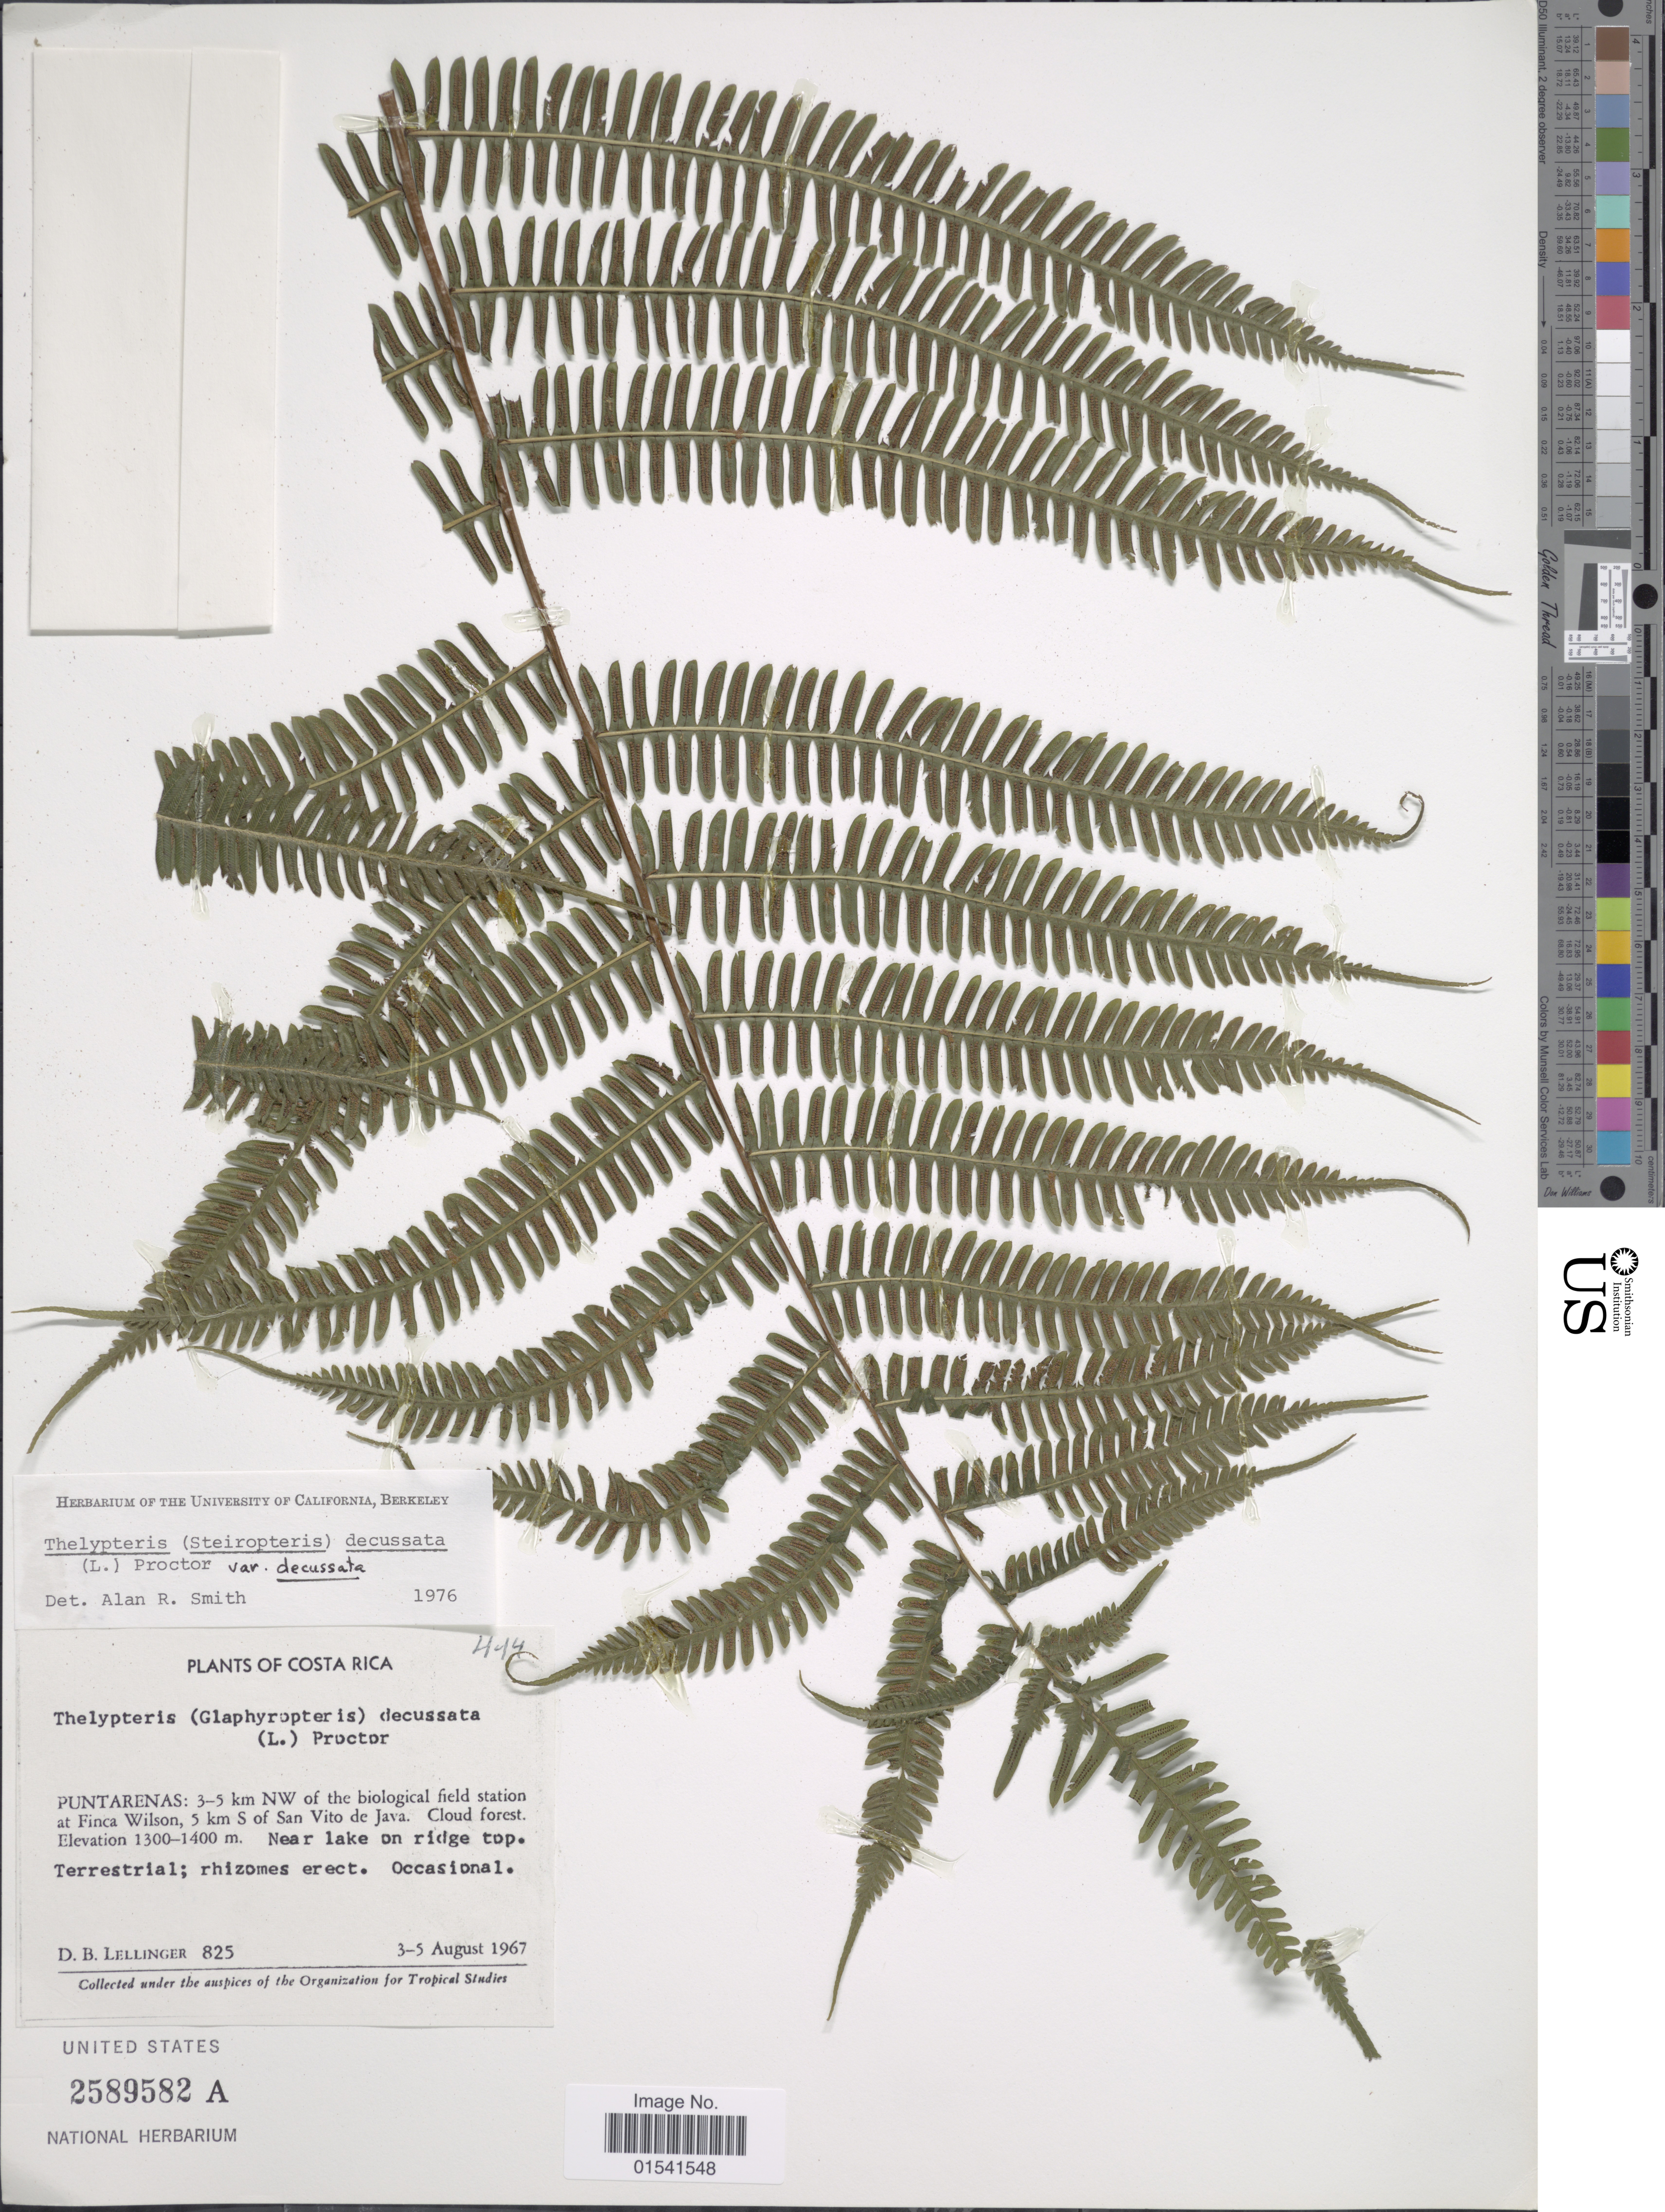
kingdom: Plantae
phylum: Tracheophyta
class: Polypodiopsida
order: Polypodiales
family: Thelypteridaceae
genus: Steiropteris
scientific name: Steiropteris decussata var. decussata (L.) comb. nov., ined. 2015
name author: (L.)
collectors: D. B. Lellinger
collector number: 825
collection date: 1967-08-03/1967-08-05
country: Costa Rica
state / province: Puntarenas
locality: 3-5 km NW of the biological field station at Finca Wilson, 5 km S of San Vito de Java. Near lake on ridge top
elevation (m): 1300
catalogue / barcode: US 2589582A